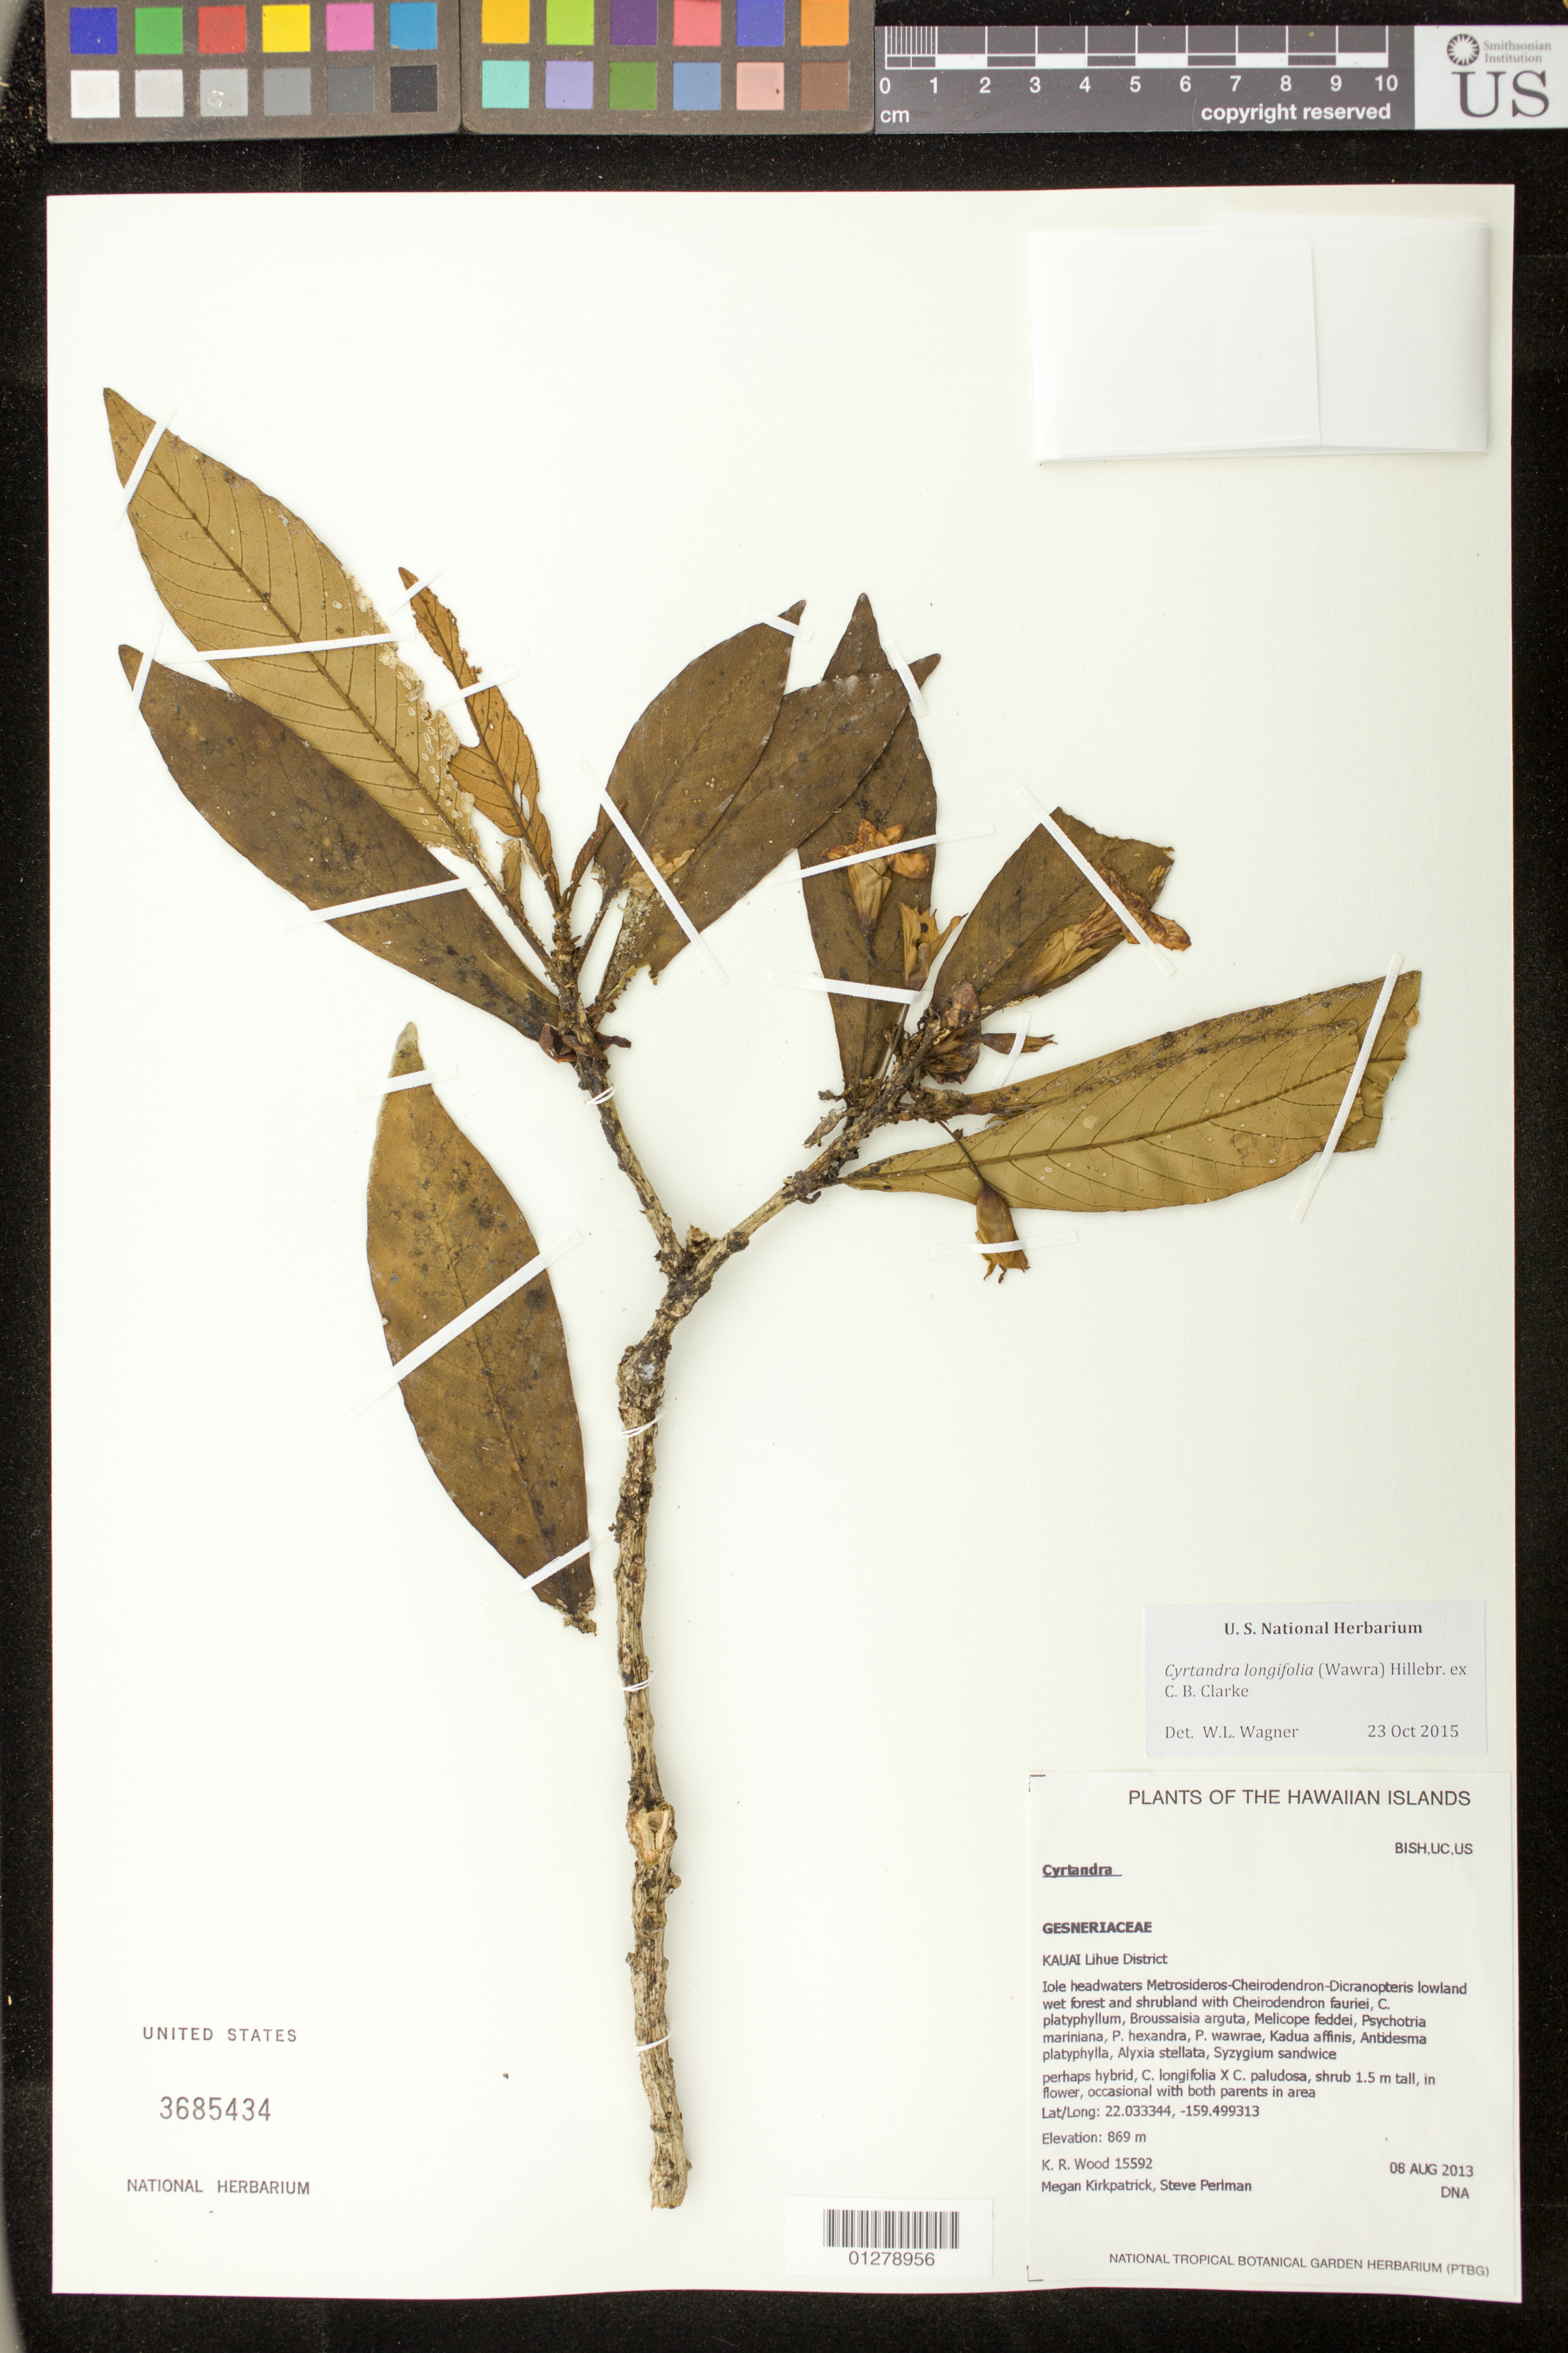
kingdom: Plantae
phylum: Tracheophyta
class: Magnoliopsida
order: Lamiales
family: Gesneriaceae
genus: Cyrtandra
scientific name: Cyrtandra longifolia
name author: (Wawra) Hillebr. ex C.B. Clarke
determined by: Wagner, W. L., (BOT), Smithsonian Institution - National Museum of Natural History (UNITED STATES)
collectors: K. R. Wood, M. Kirkpatrick & S. P. Perlman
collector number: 15592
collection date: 2013-08-08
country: United States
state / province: Hawaii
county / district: Kauai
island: Kaua'i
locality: Lihue District, Iole headwaters.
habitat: Lowland wet forest and shrubland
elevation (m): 869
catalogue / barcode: US 3685434